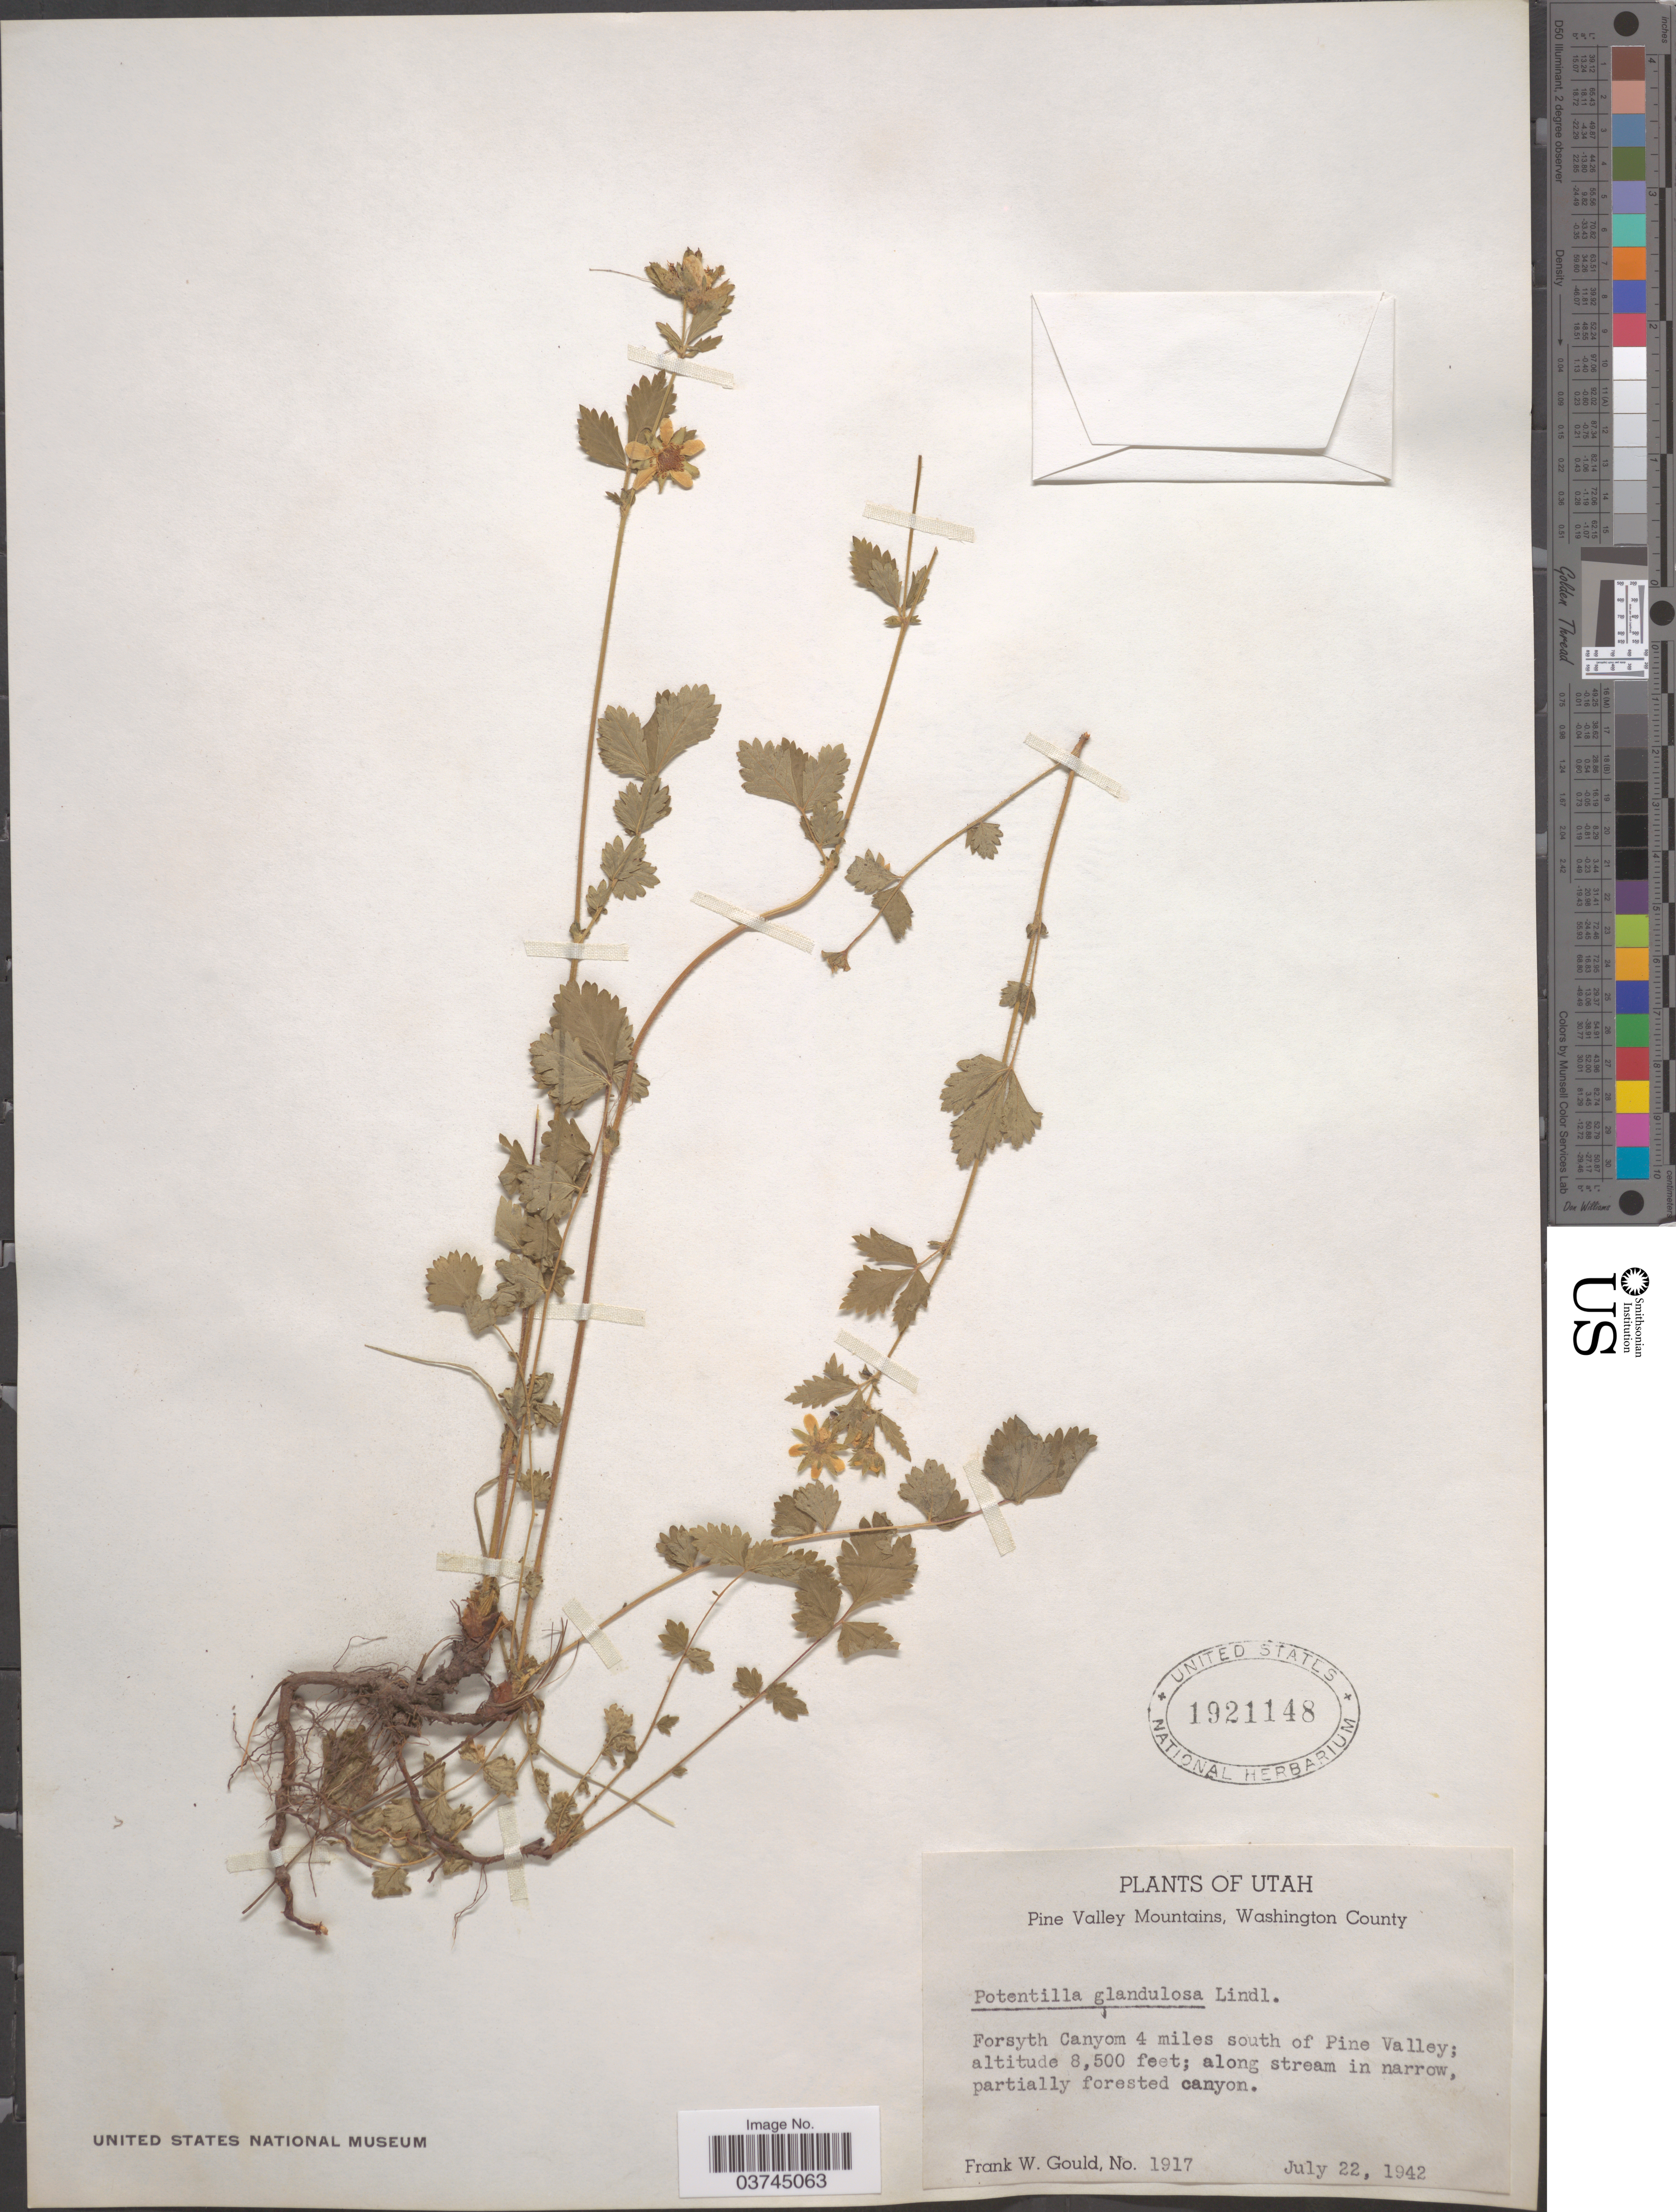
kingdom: Plantae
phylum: Tracheophyta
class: Magnoliopsida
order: Rosales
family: Rosaceae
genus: Drymocallis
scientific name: Drymocallis arizonica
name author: Rydb.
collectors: F. W. Gould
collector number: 1917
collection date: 1942-07-22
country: United States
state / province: Utah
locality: Pine Valley Mountains, Washington County. Forsyth Canyom 4miles south of Pine Valley.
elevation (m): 2591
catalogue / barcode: US 1921148